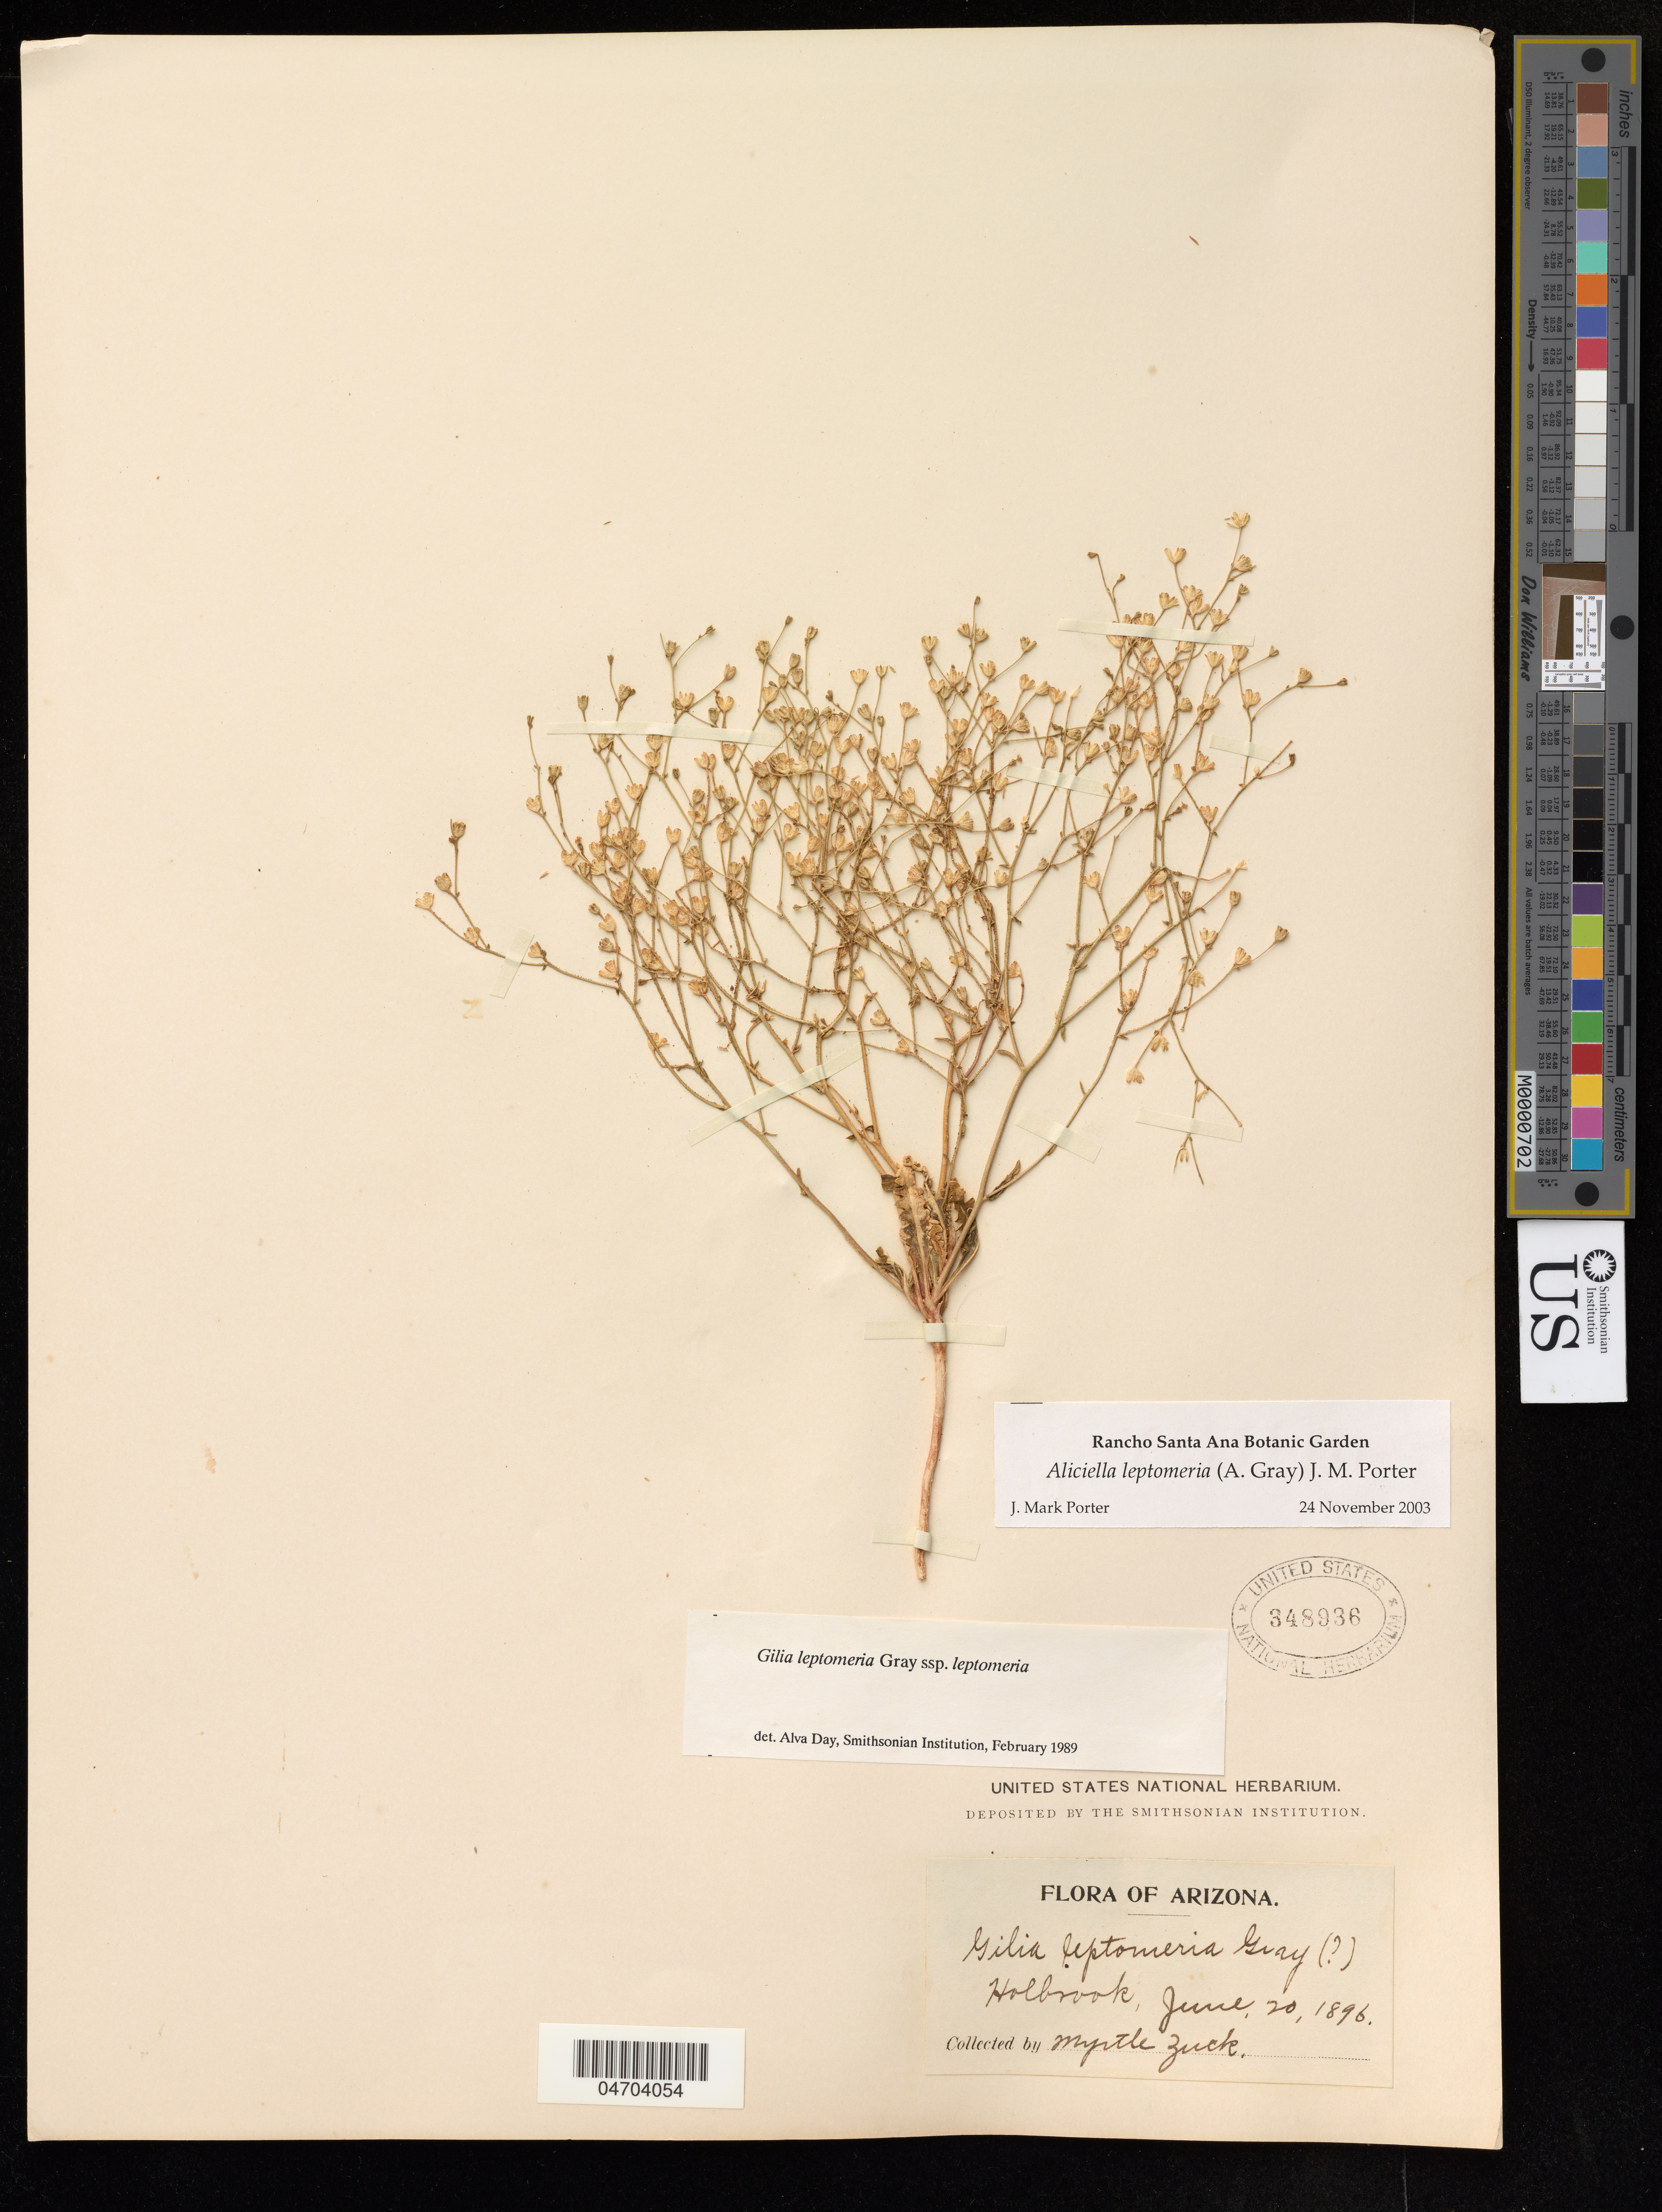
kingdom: Plantae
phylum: Tracheophyta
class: Magnoliopsida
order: Ericales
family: Polemoniaceae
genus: Aliciella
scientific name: Aliciella leptomeria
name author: (A. Gray) J.M. Porter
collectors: M. Zuck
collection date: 1896-06-20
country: United States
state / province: Arizona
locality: Holbrook.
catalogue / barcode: US 348936